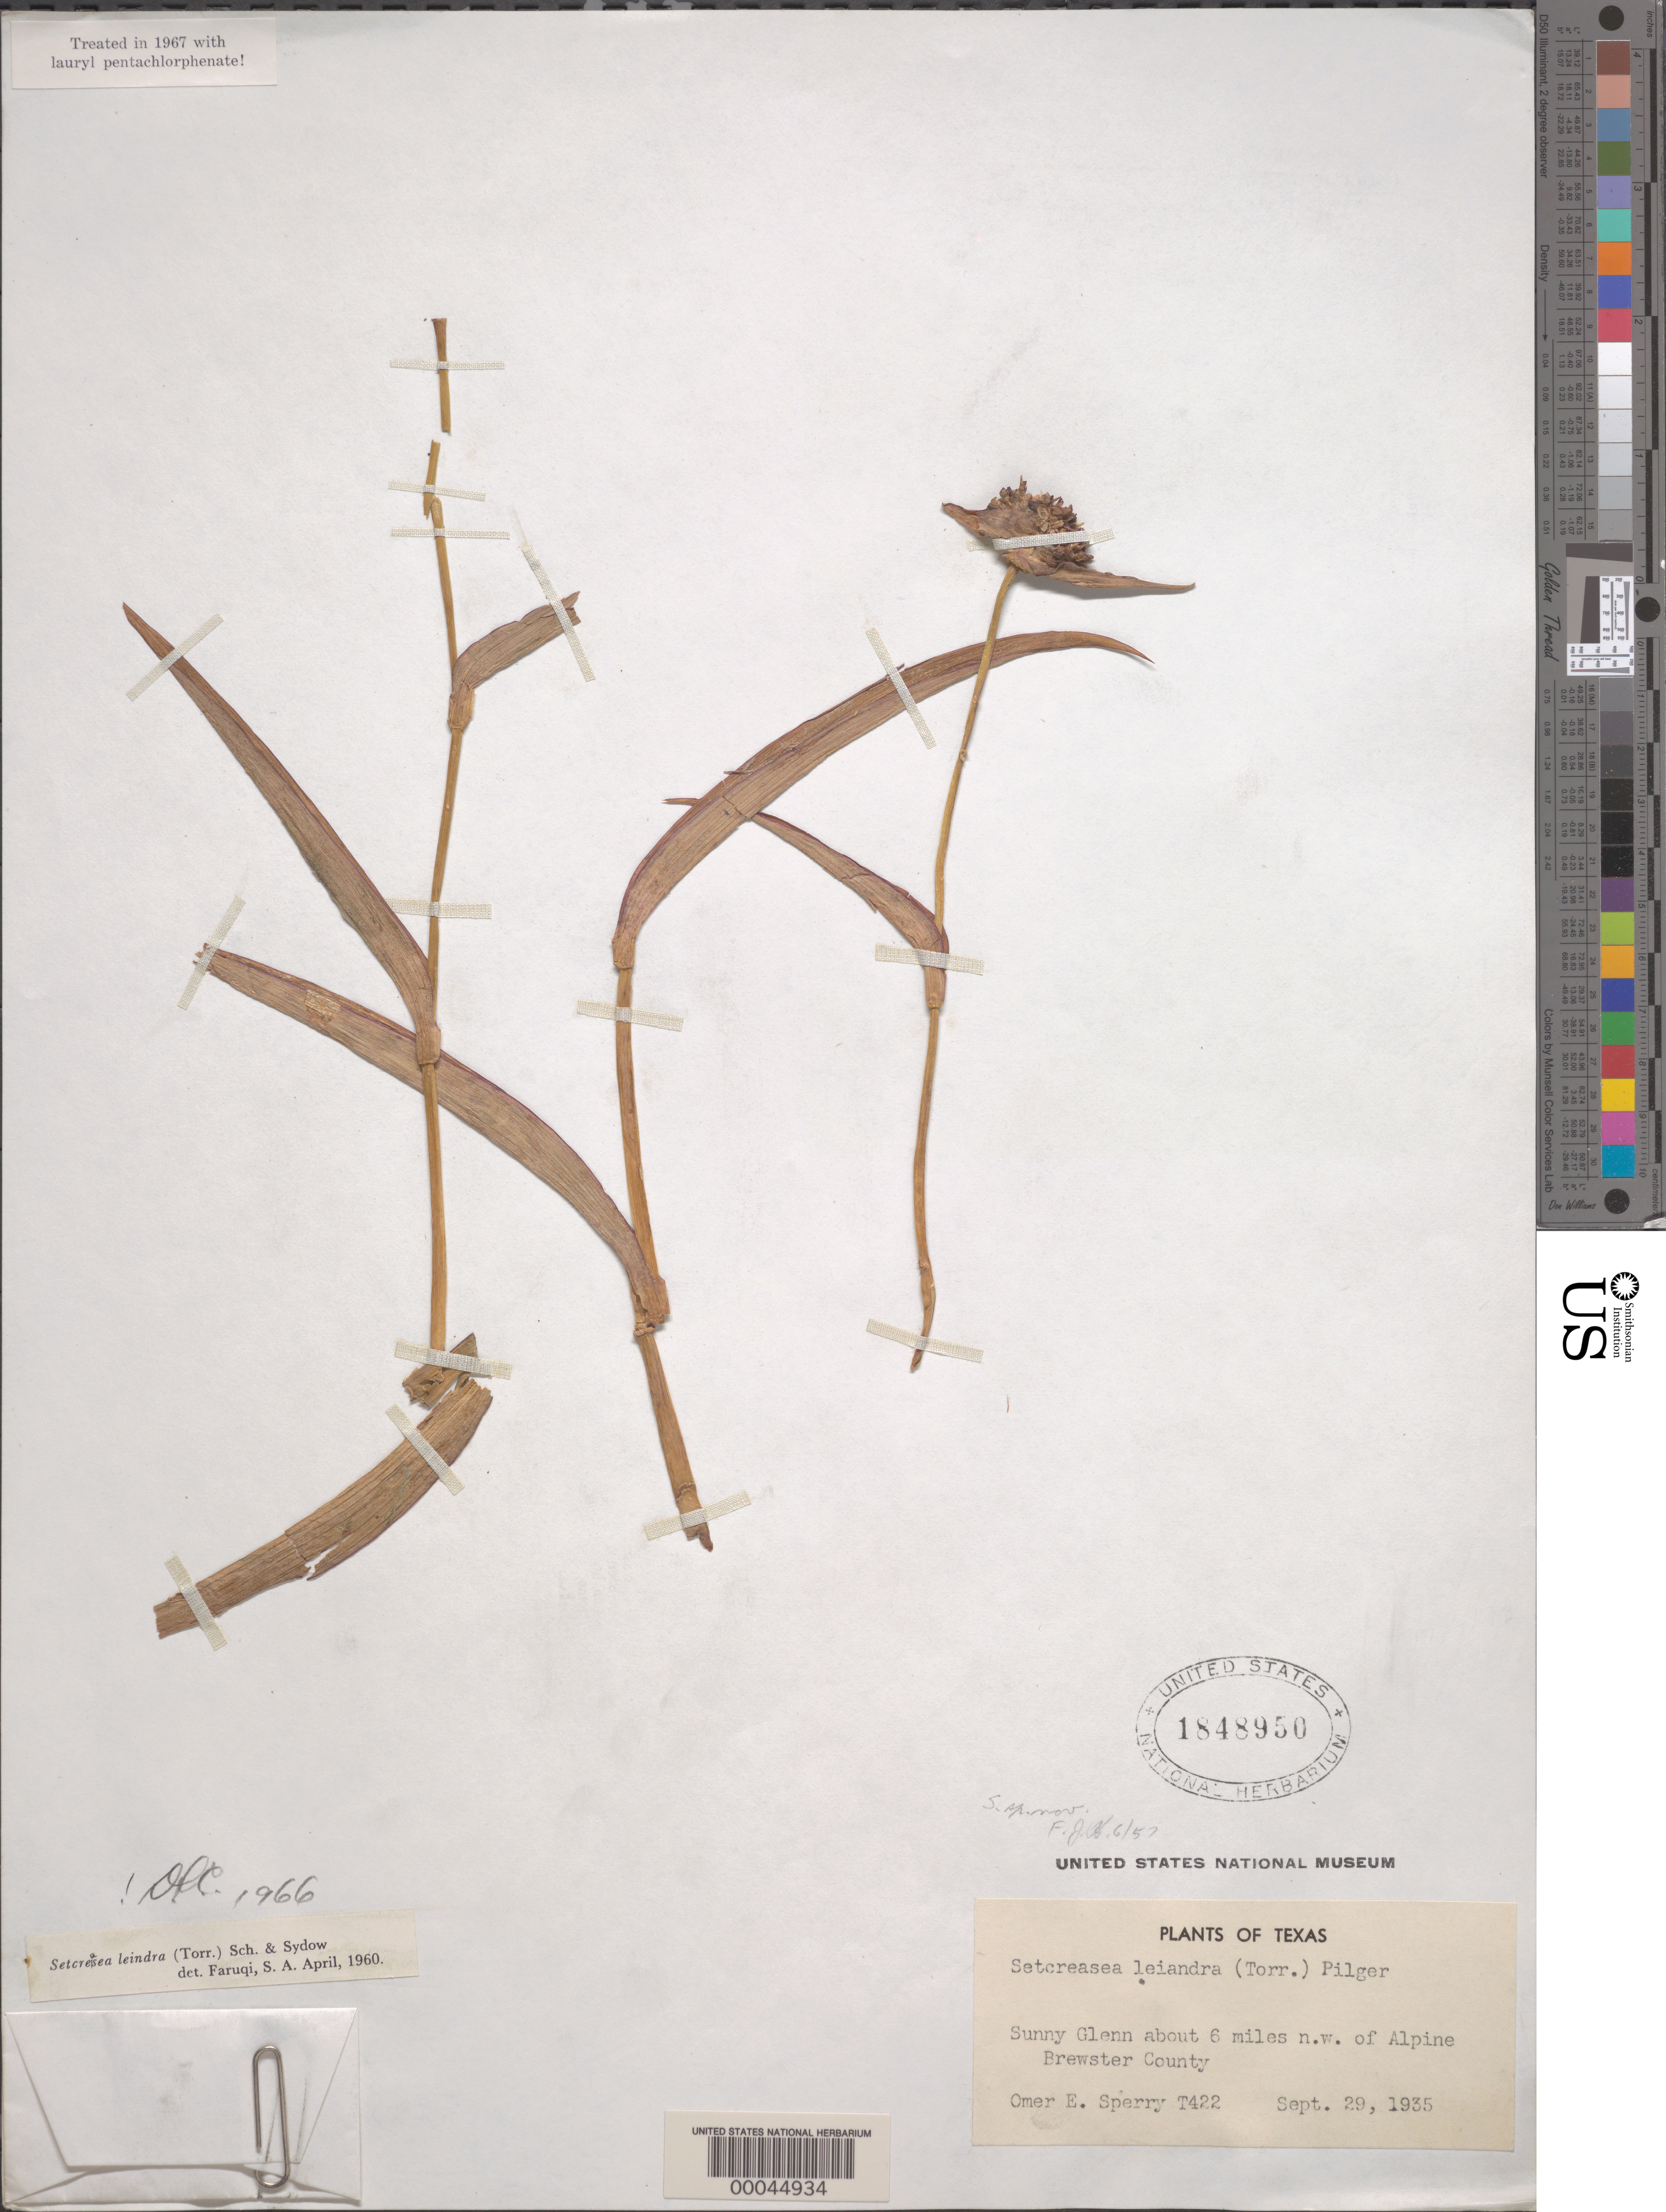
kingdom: Plantae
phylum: Tracheophyta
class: Liliopsida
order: Commelinales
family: Commelinaceae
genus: Tradescantia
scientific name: Tradescantia leiandra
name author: Torr.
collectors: O. E. Sperry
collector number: T422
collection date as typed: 29 Sep 1935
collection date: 1935-09-29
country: United States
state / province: Texas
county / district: Brewster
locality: Sunny glen, nw of alpine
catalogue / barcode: US 1848950